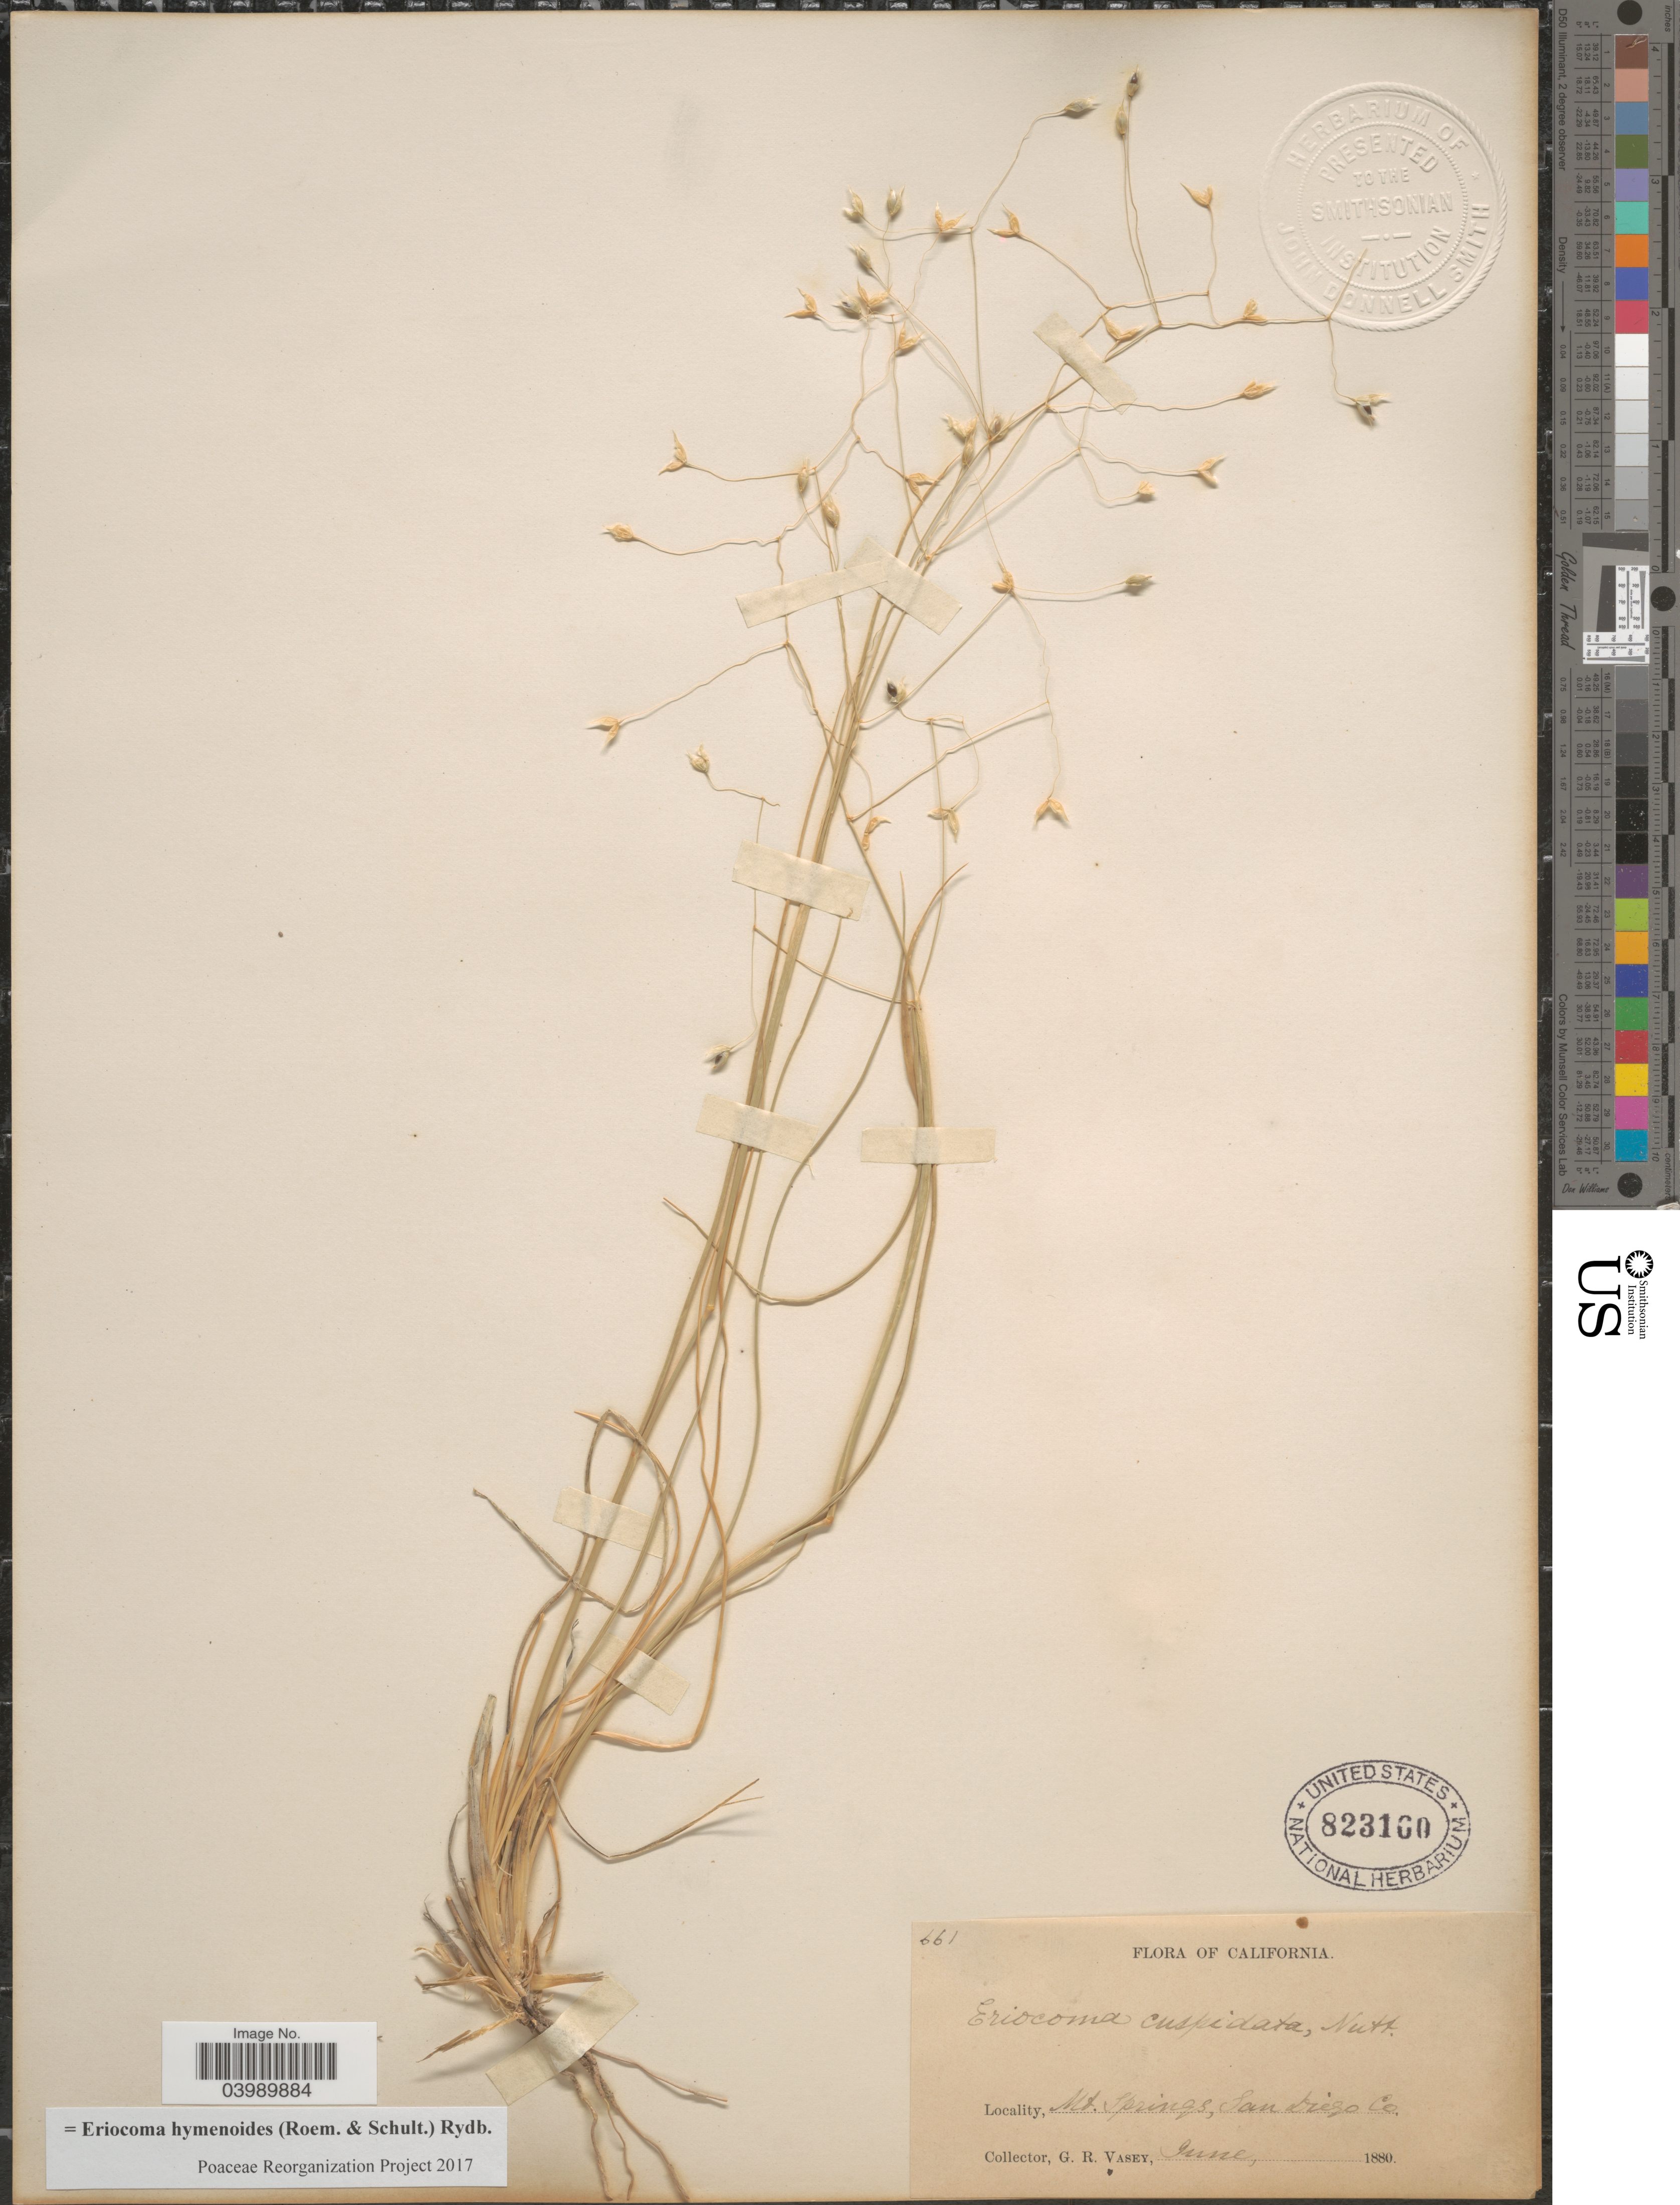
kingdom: Plantae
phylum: Tracheophyta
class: Liliopsida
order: Poales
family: Poaceae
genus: Eriocoma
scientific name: Eriocoma hymenoides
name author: (Roem. & Schult.) Rydb.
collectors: G. R. Vasey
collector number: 661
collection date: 1880-06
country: United States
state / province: California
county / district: San Diego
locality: Mt. Springs, San Diego Co.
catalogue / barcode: US 823160